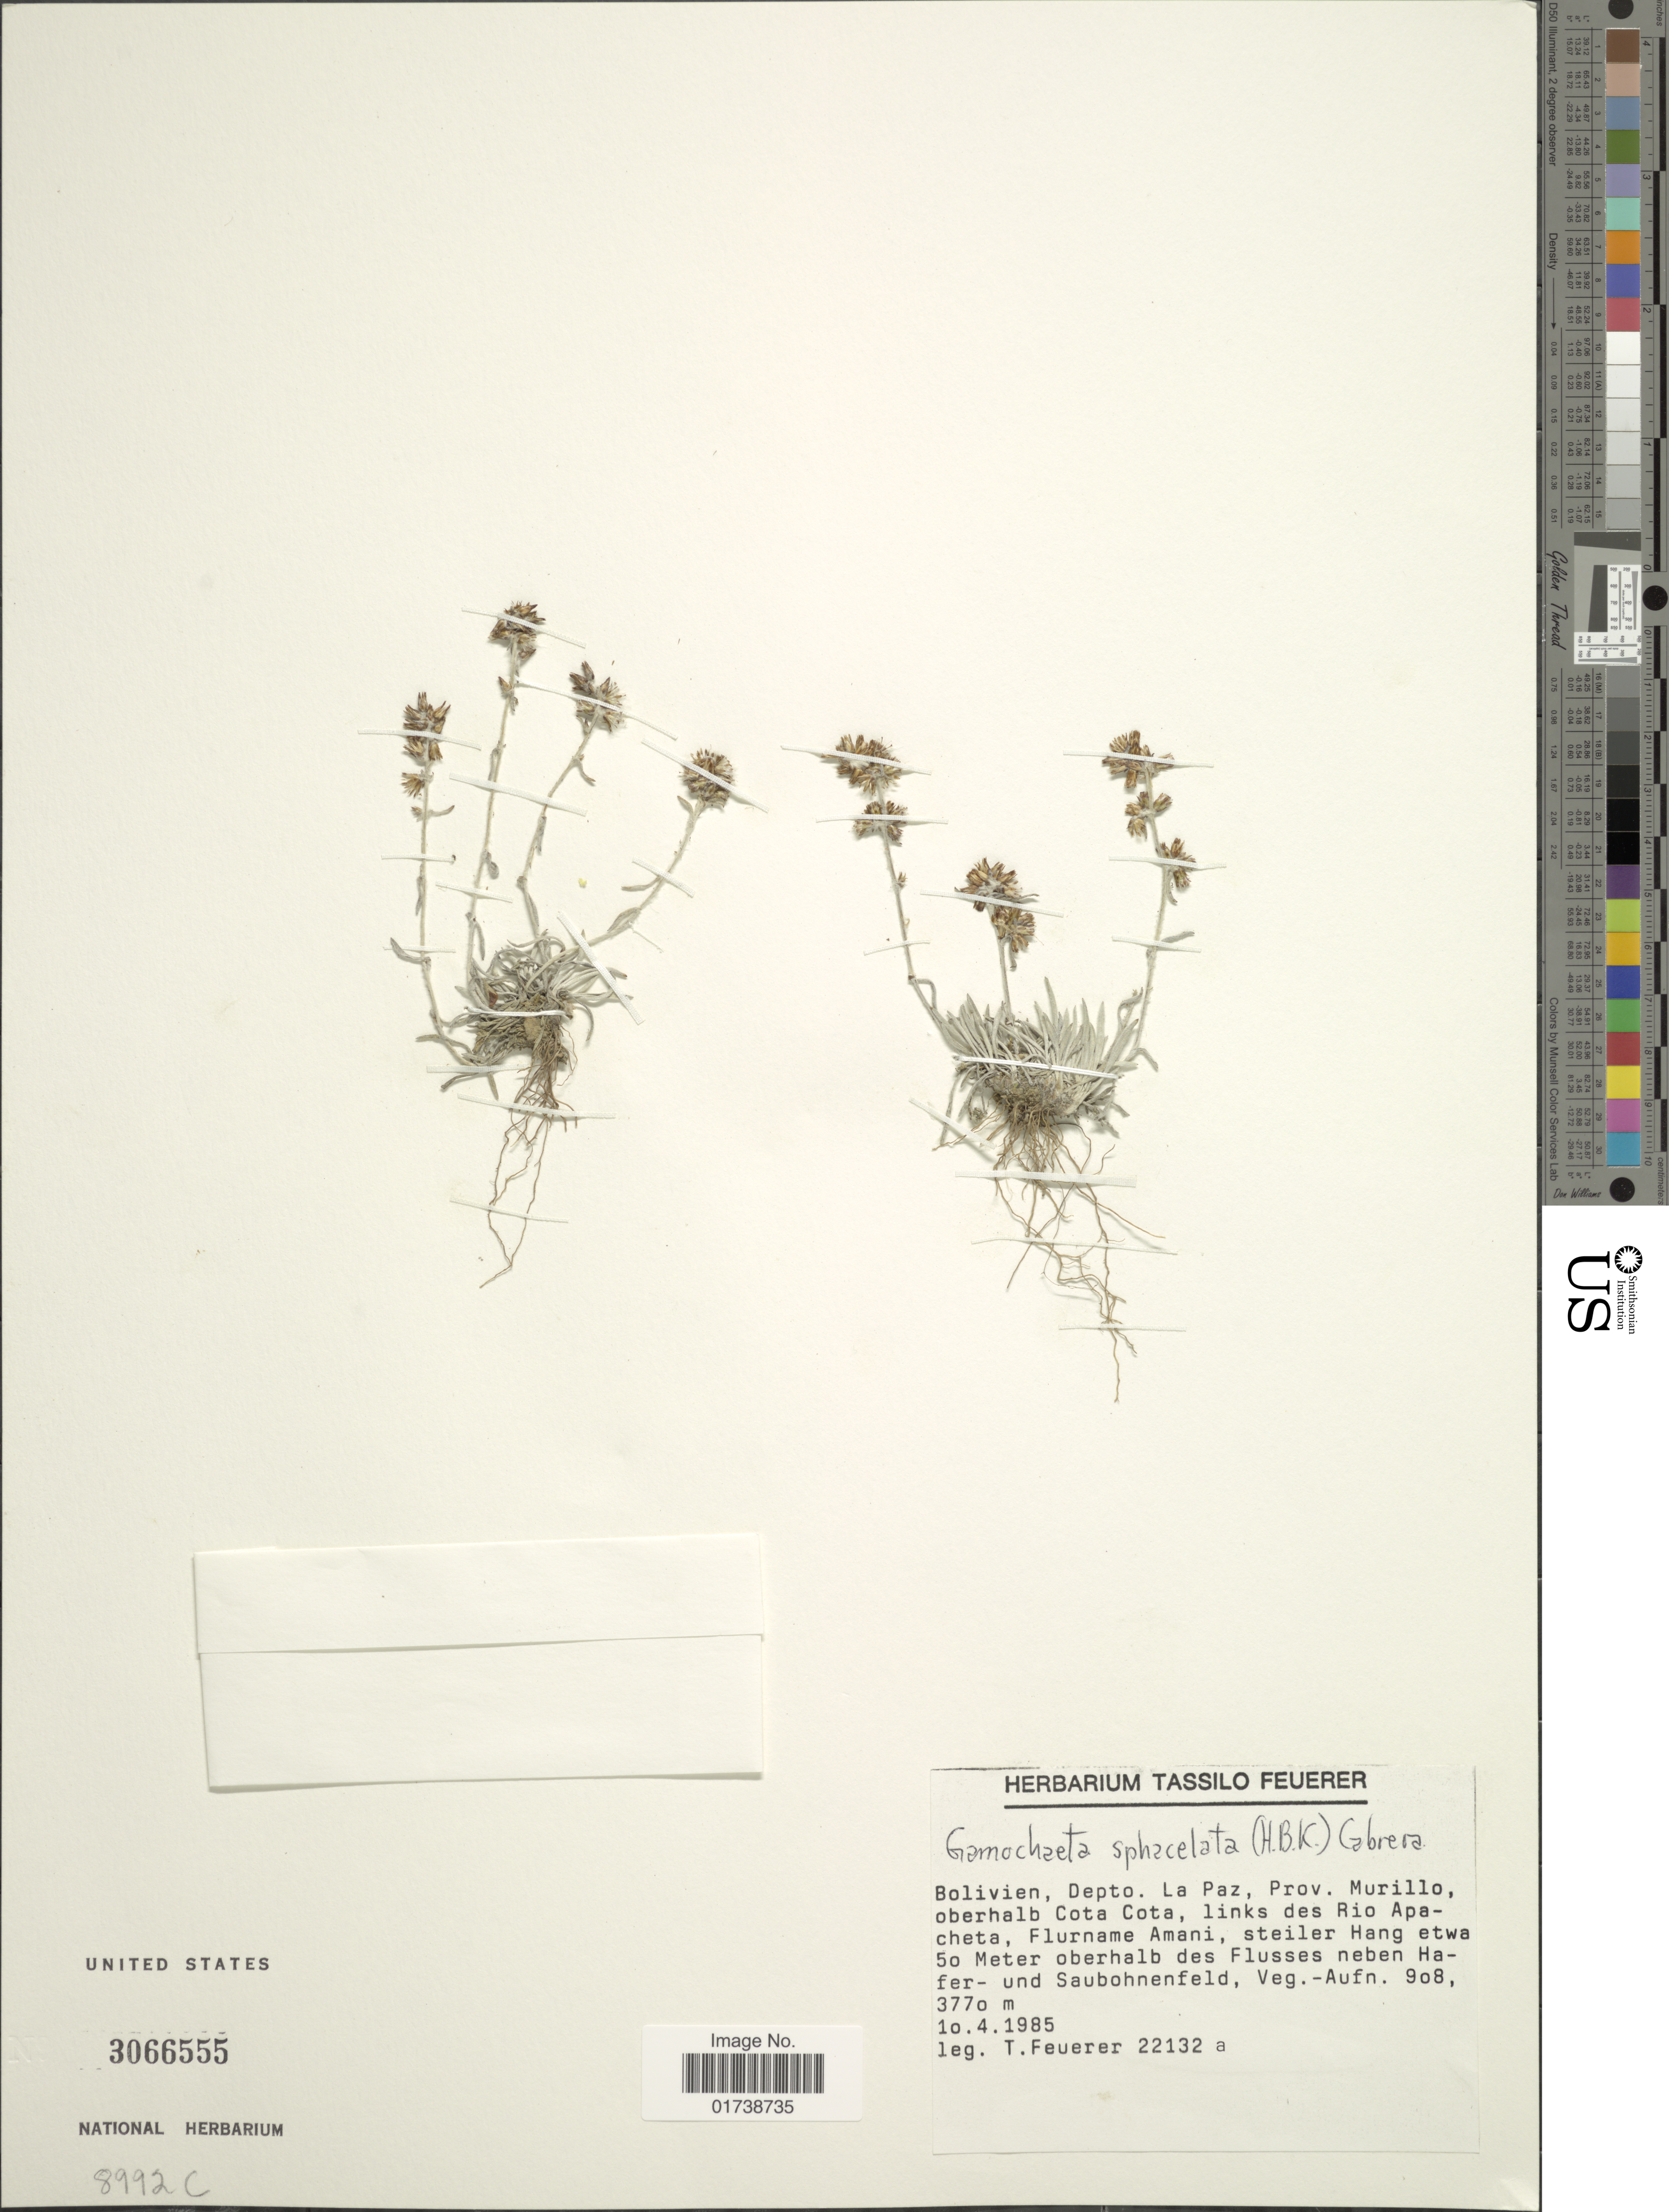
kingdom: Plantae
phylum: Tracheophyta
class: Magnoliopsida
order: Asterales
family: Asteraceae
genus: Gamochaeta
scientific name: Gamochaeta sphacilata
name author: (Kunth) Cabrera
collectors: T. Feuerer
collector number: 22132a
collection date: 1985-04-10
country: Bolivia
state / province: La Paz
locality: Bolivien, Prov. Murillo, oberhalb Cota Cota, links des Rio Apacheta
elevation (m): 3770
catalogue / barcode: US 3066555